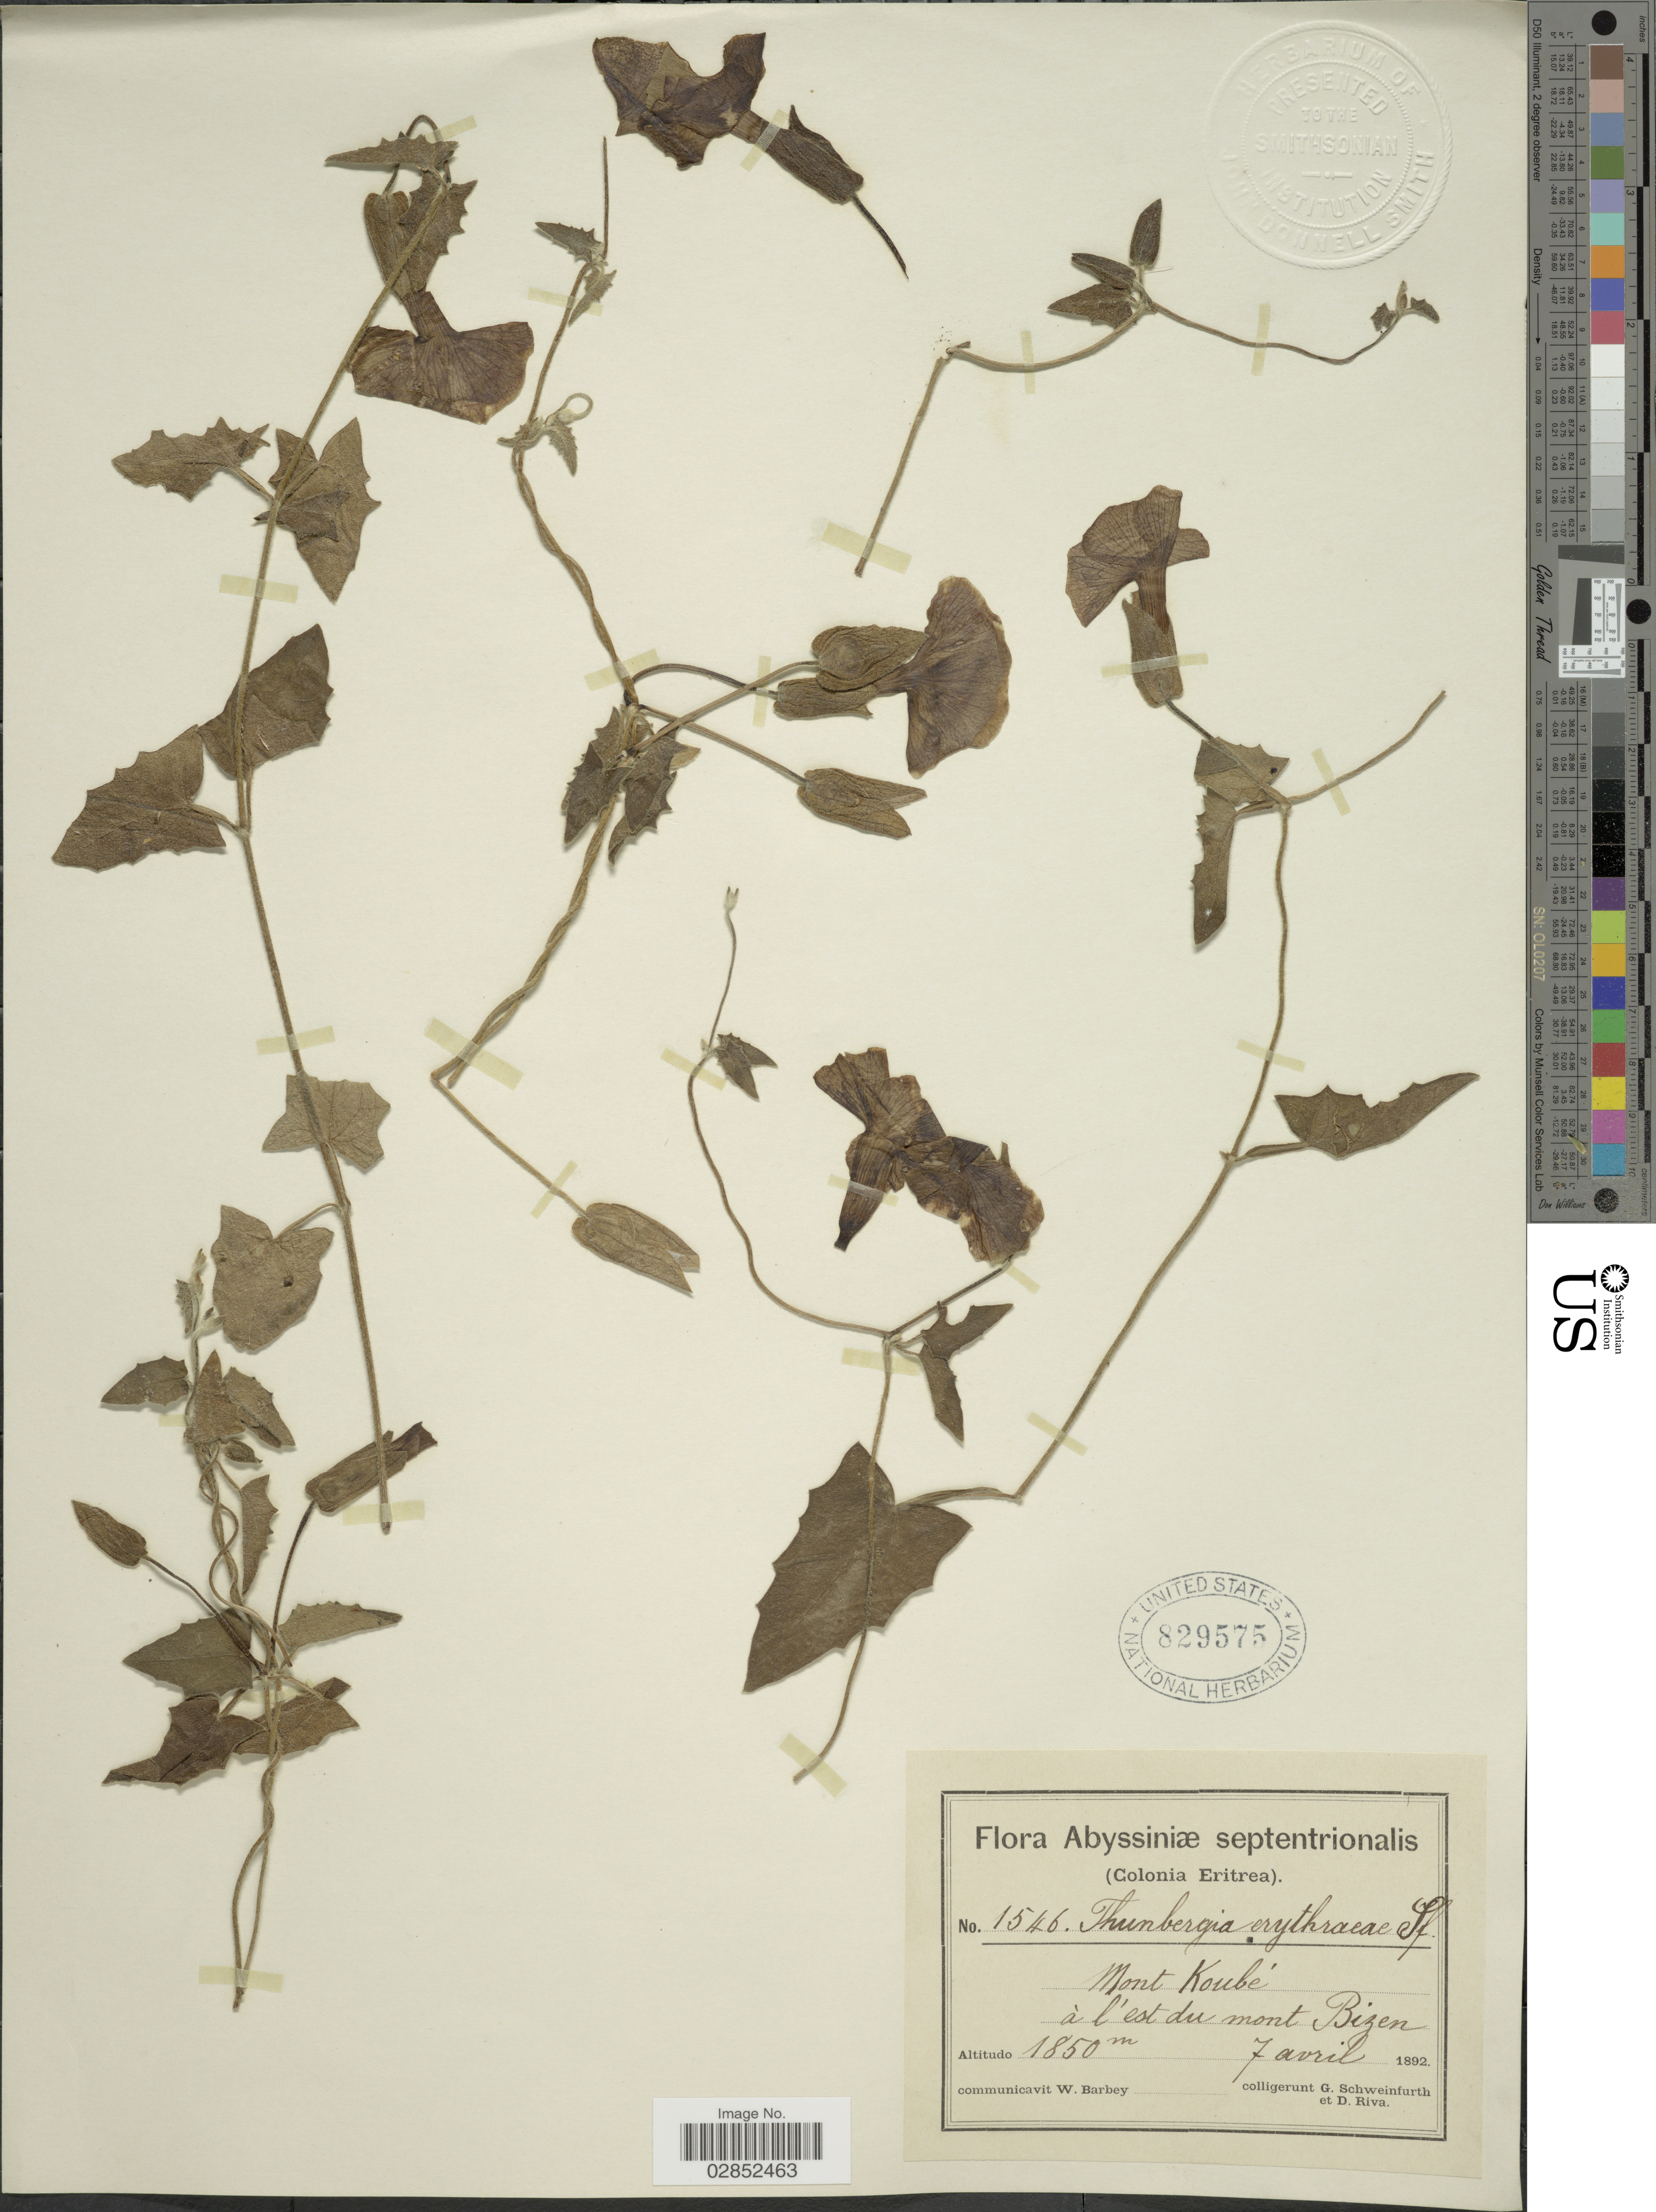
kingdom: Plantae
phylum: Tracheophyta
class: Magnoliopsida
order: Lamiales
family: Acanthaceae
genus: Thunbergia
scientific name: Thunbergia erythraeae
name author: Schweinf. ex Lindau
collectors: G. A. Schweinfurth (herbarium) & D. Riva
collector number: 1546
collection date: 1892-04-07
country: Eritrea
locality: Abyssiniae septentrionalis, (Colonia Eritrea), Mont Koubé á l 'est du mont Bizen.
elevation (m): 1850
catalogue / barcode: US 829575